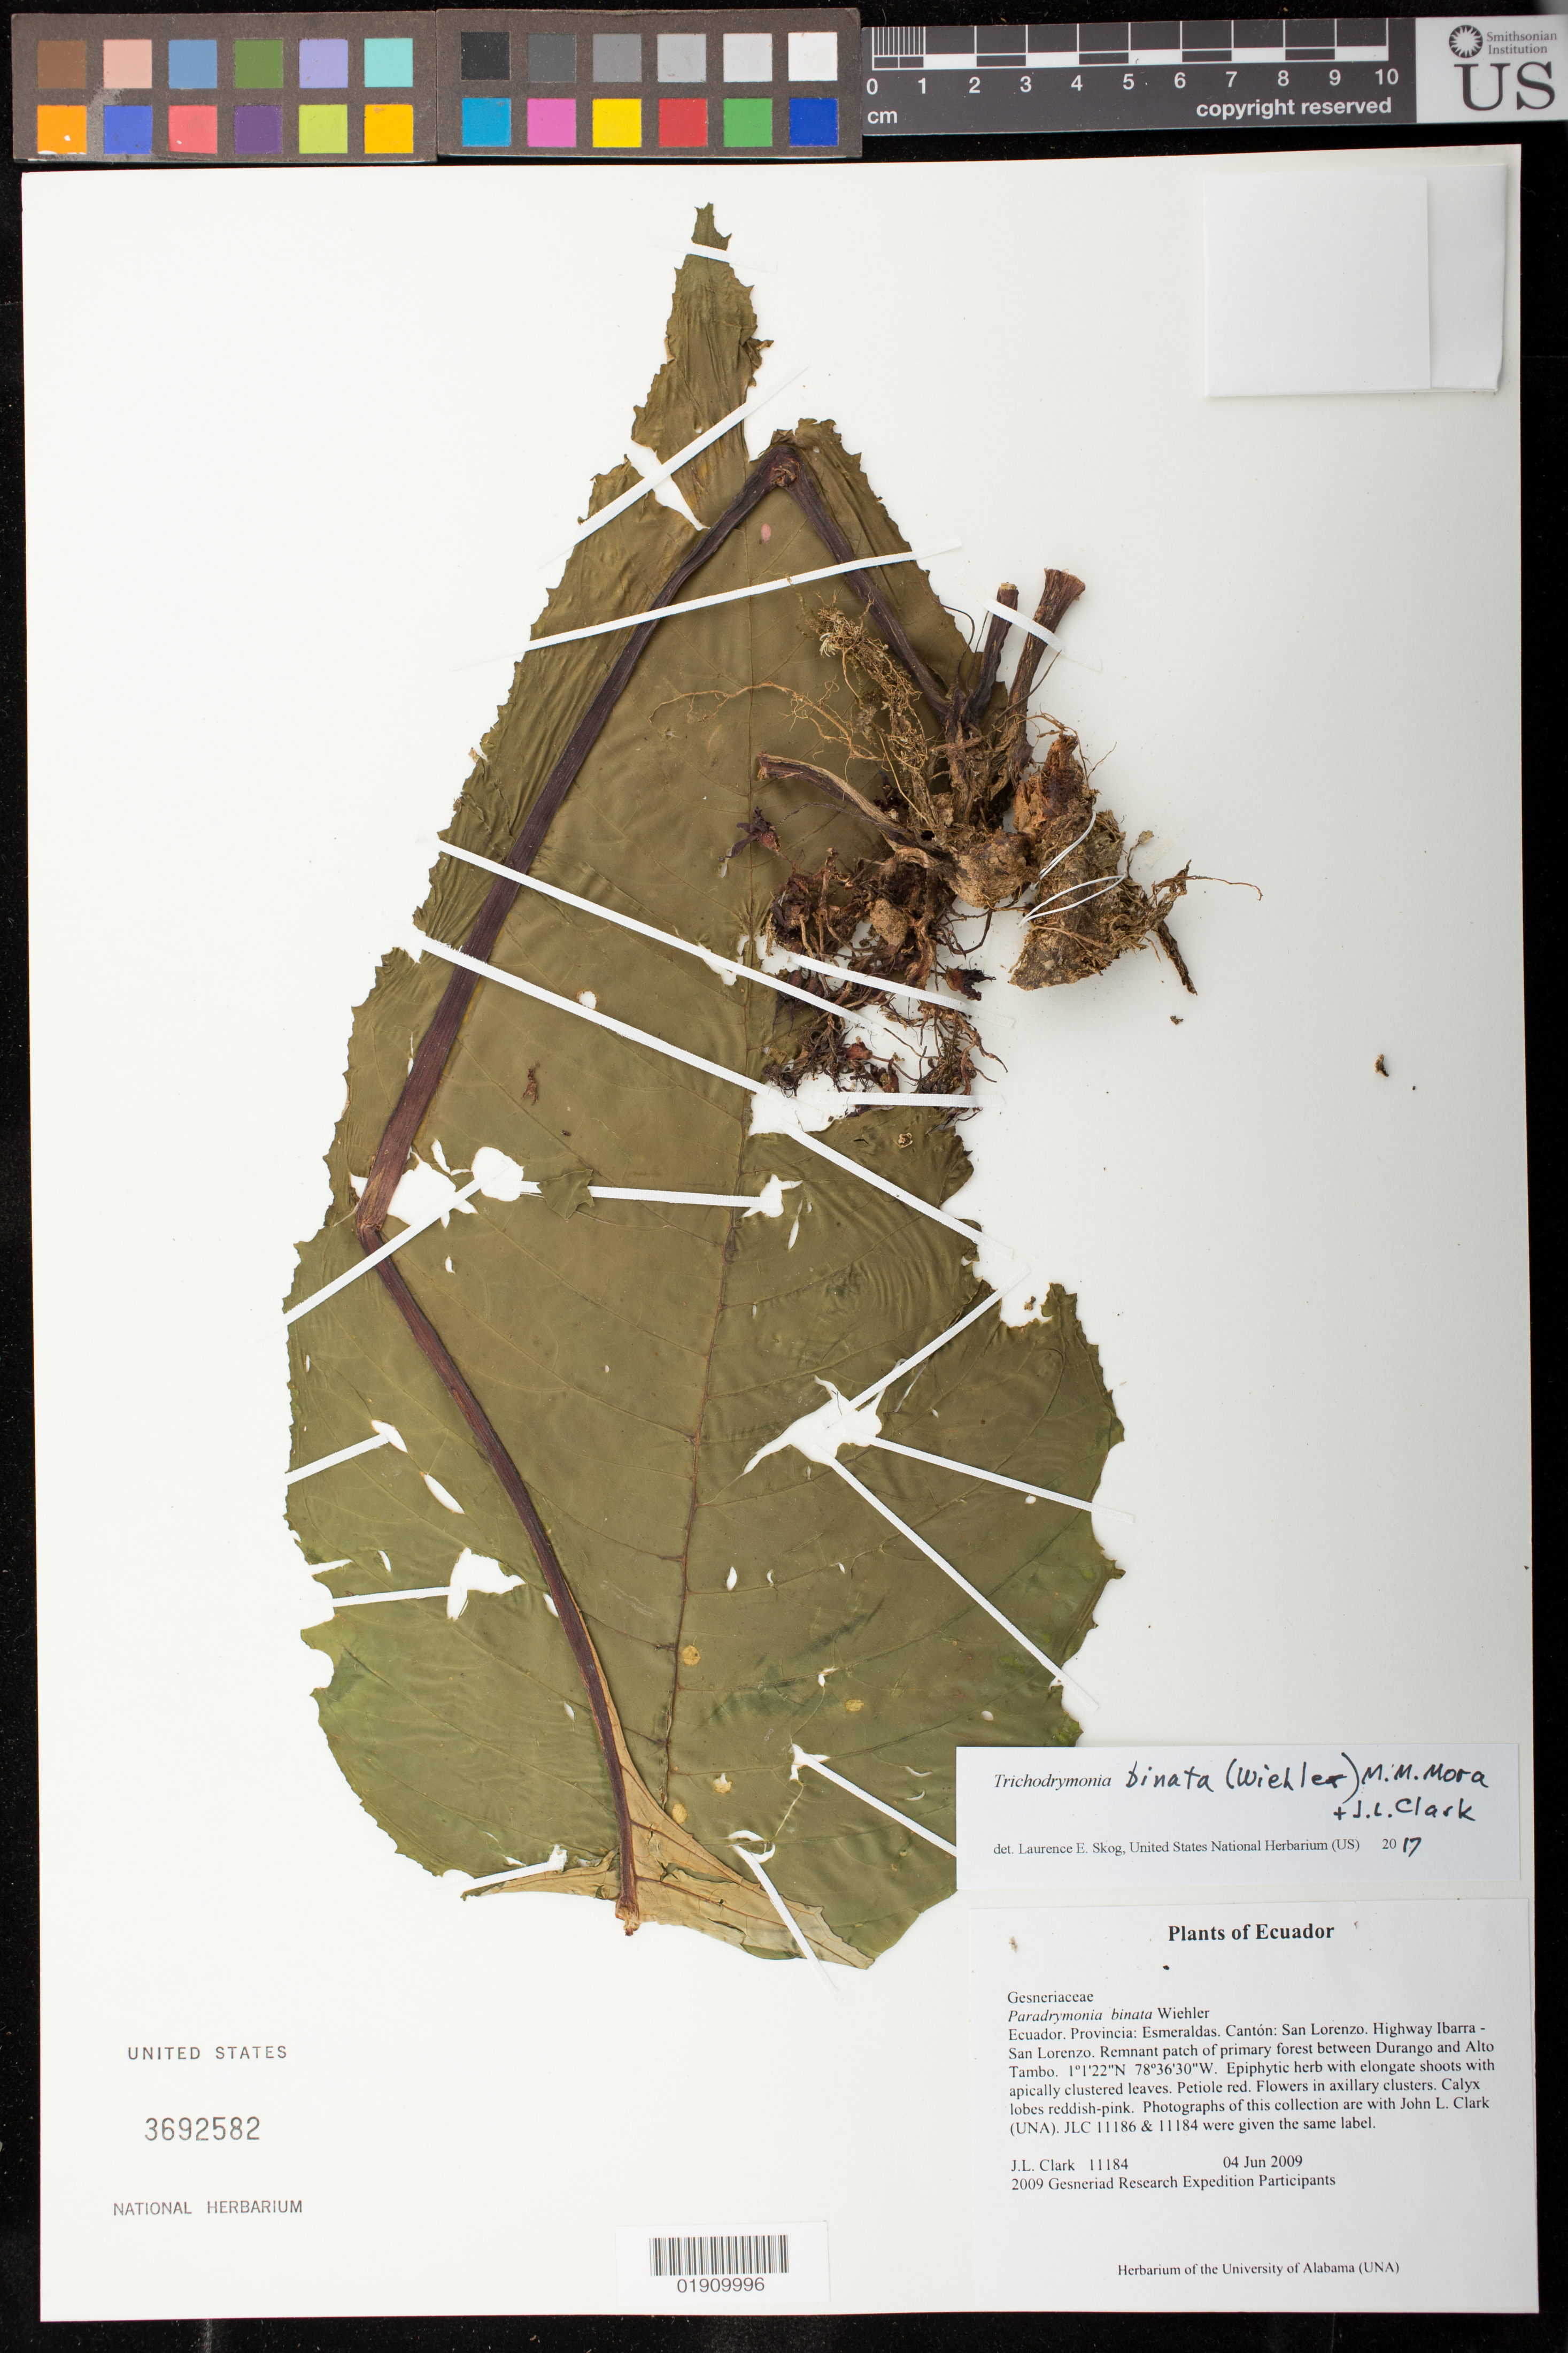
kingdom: Plantae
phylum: Tracheophyta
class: Magnoliopsida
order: Lamiales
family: Gesneriaceae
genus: Trichodrymonia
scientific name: Trichodrymonia binata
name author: (Wiehler) M.M. Mora & J.L. Clark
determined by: Skog, Laurence E.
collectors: J. L. Clark & 2009 Gesneriad Research Expedition Participants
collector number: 11184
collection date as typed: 04 Jun 2009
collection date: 2009-06-04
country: Ecuador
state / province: Esmeraldas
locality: Provincia: Esmeraldas. Cantón: San Lorenzo. Highway Ibarra - San Lorenzo. Remnant patch of primary forest between Durango and Alto Tambo.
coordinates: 1 01 22 N, 78 36 30 W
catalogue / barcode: US 3692582